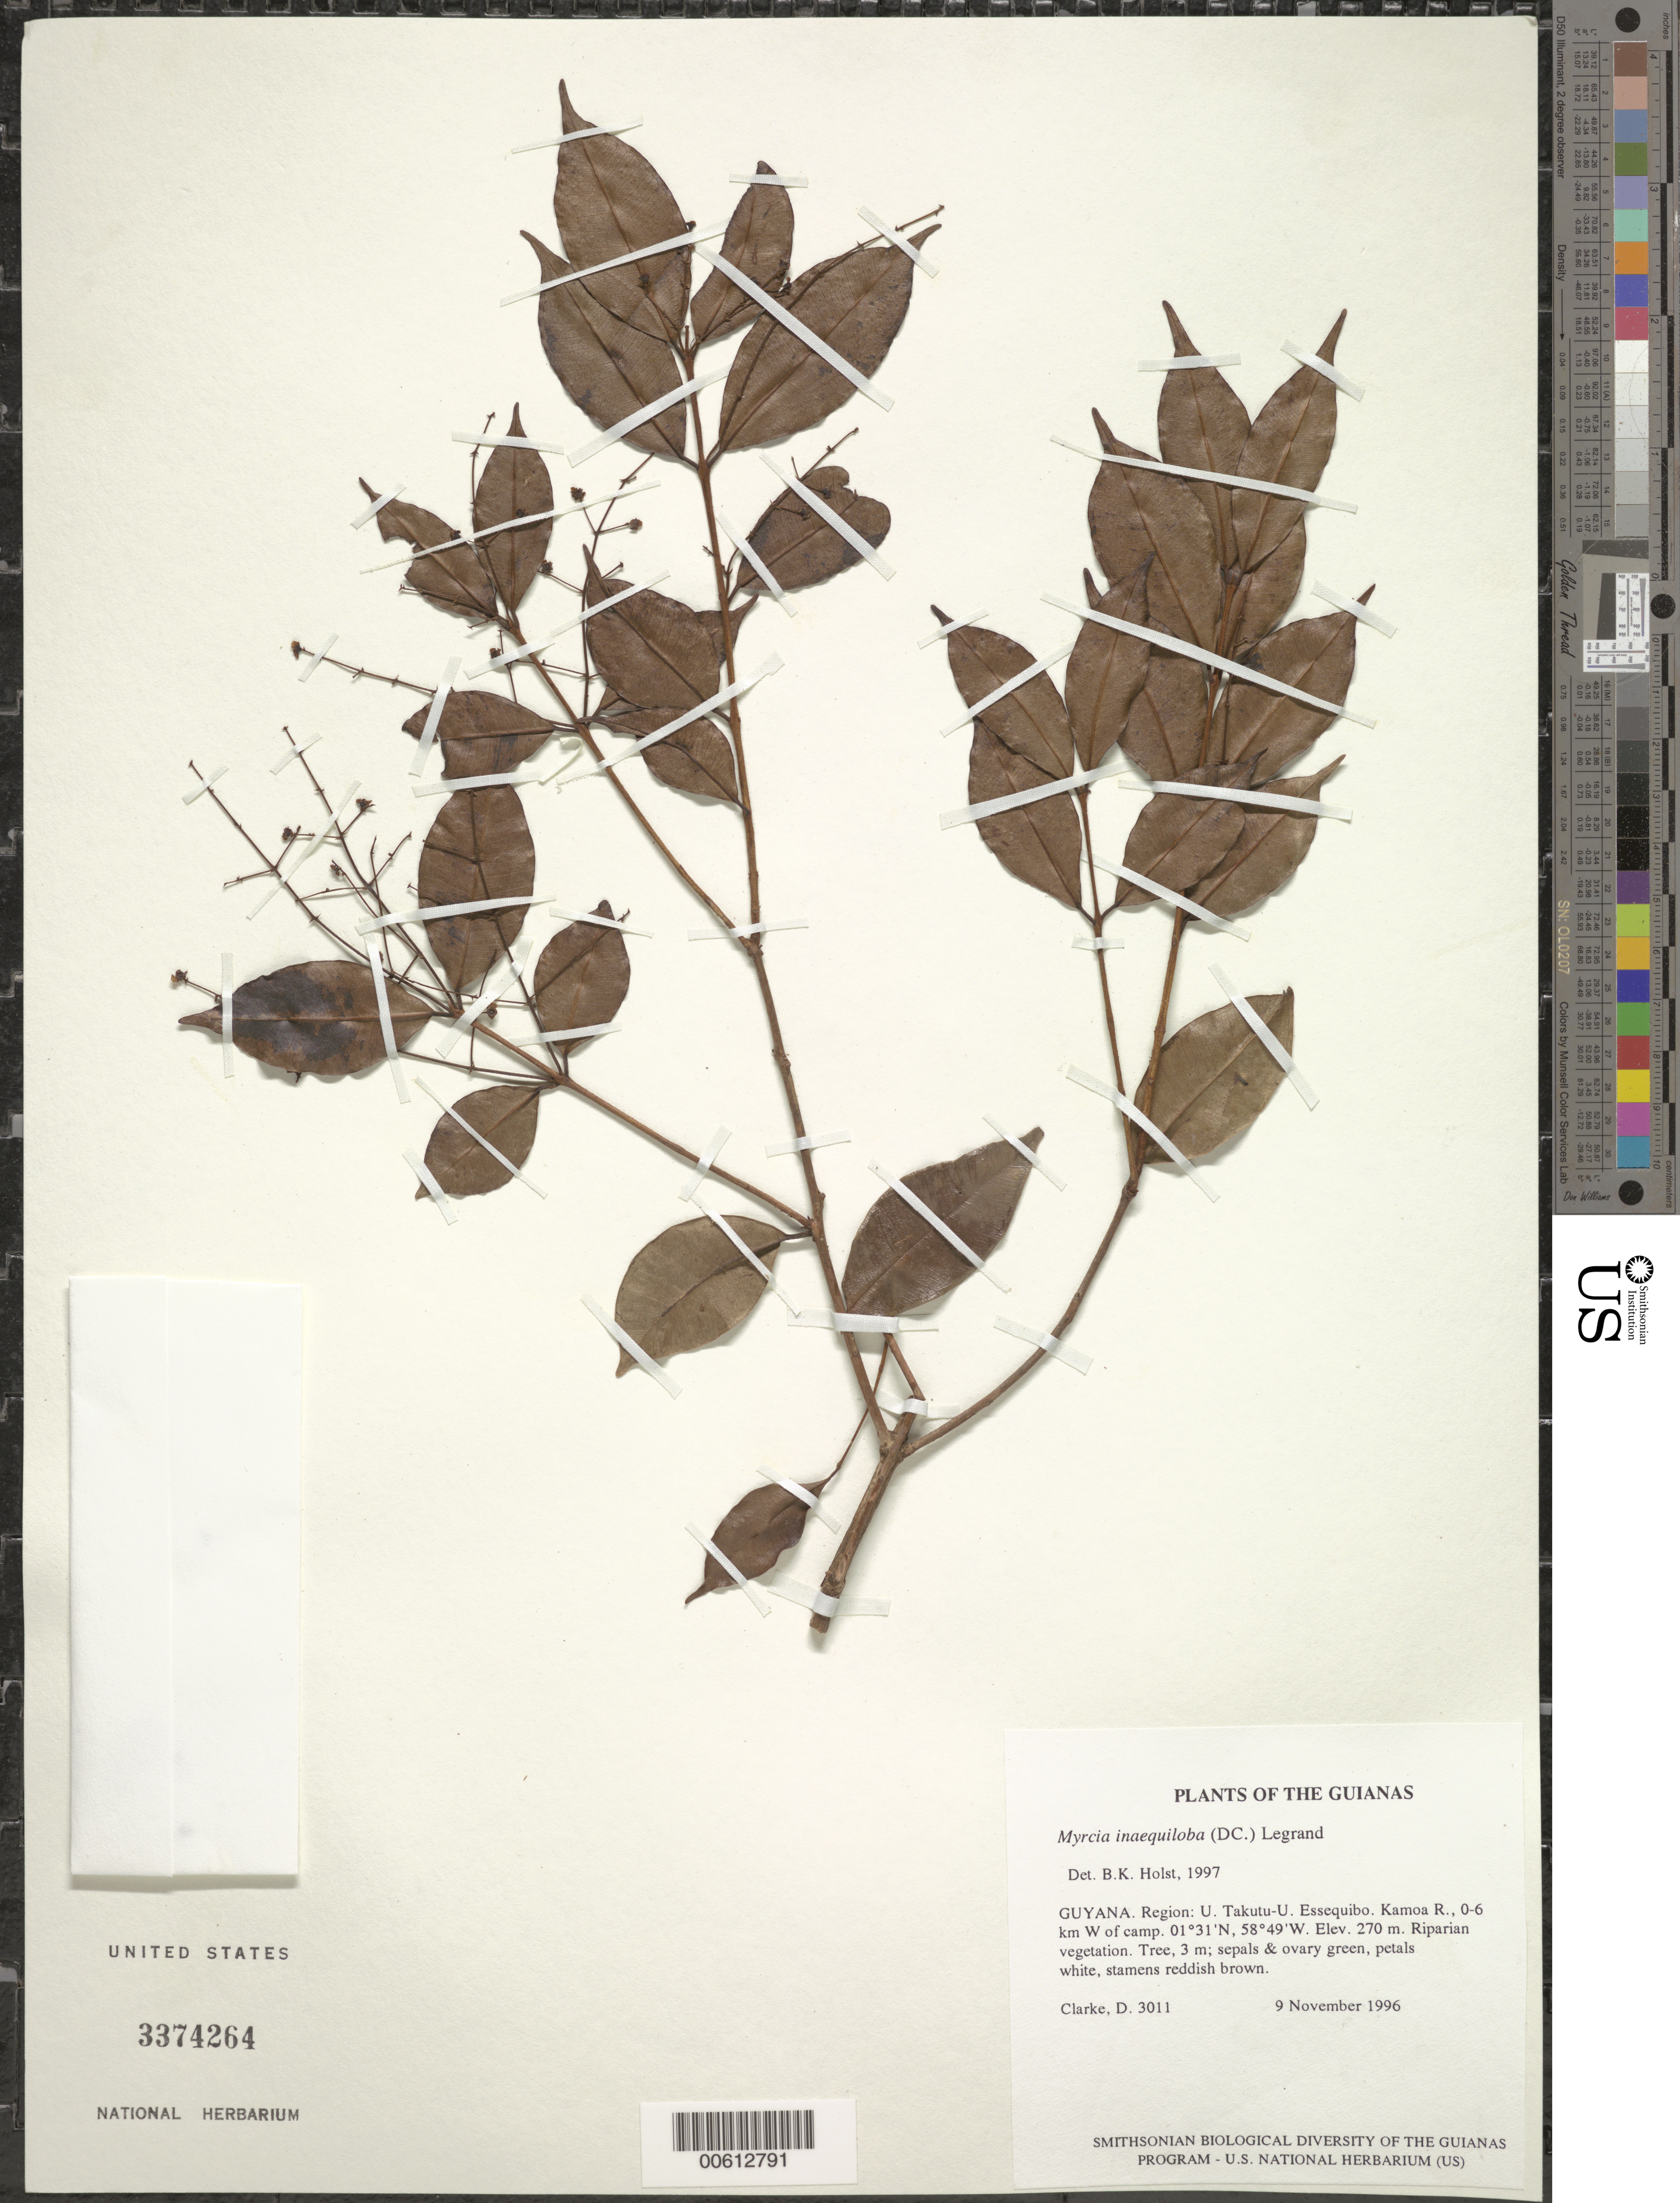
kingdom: Plantae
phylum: Tracheophyta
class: Magnoliopsida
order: Myrtales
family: Myrtaceae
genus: Myrcia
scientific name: Myrcia inaequiloba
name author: (DC.) D. Legrand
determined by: Holst, Bruce K.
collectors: H. D. Clarke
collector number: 3011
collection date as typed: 9 November 1996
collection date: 1996-11-09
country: Guyana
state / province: U. Takutu-U. Essequibo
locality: Kamoa R., 0-6 km W of camp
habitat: Riparian vegetation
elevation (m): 270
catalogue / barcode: US 3374264